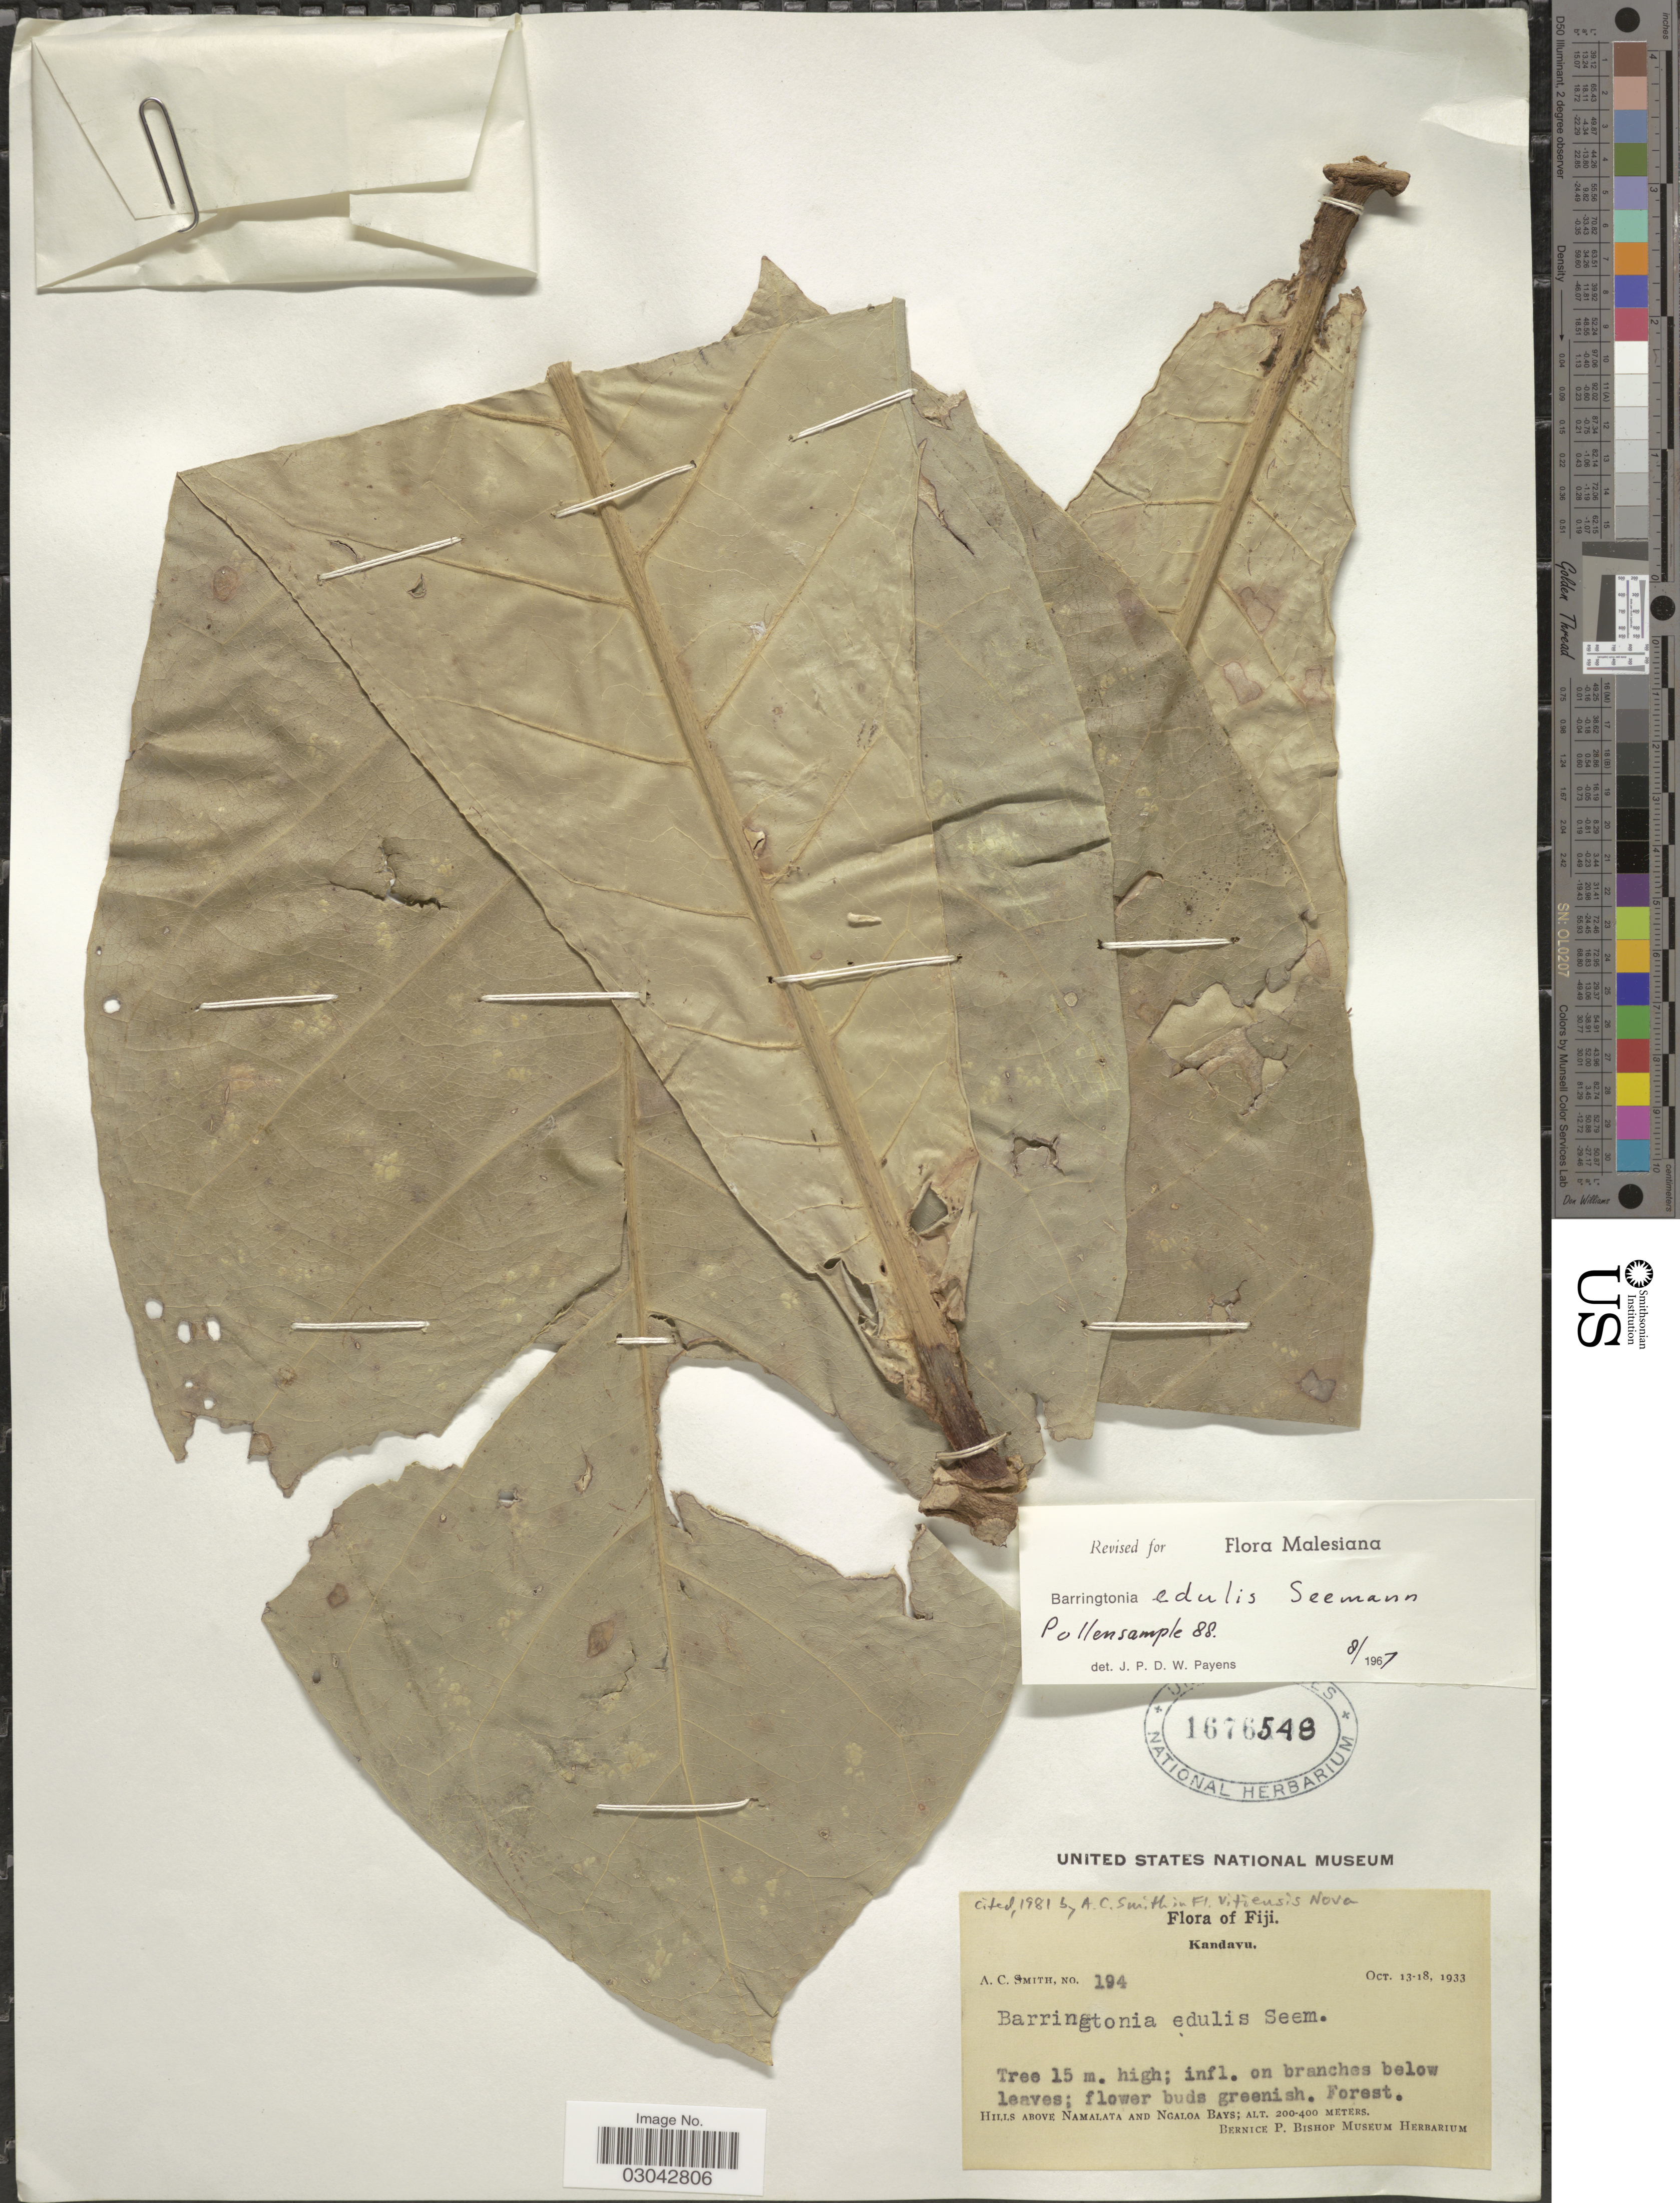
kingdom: Plantae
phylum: Tracheophyta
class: Magnoliopsida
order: Ericales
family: Lecythidaceae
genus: Barringtonia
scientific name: Barringtonia edulis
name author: Seem.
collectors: A. C. Smith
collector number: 194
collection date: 1933-10-13/1933-10-18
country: Fiji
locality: Kandavu. Hills above Namalata and Ngaloa Bays.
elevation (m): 200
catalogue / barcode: US 1676548